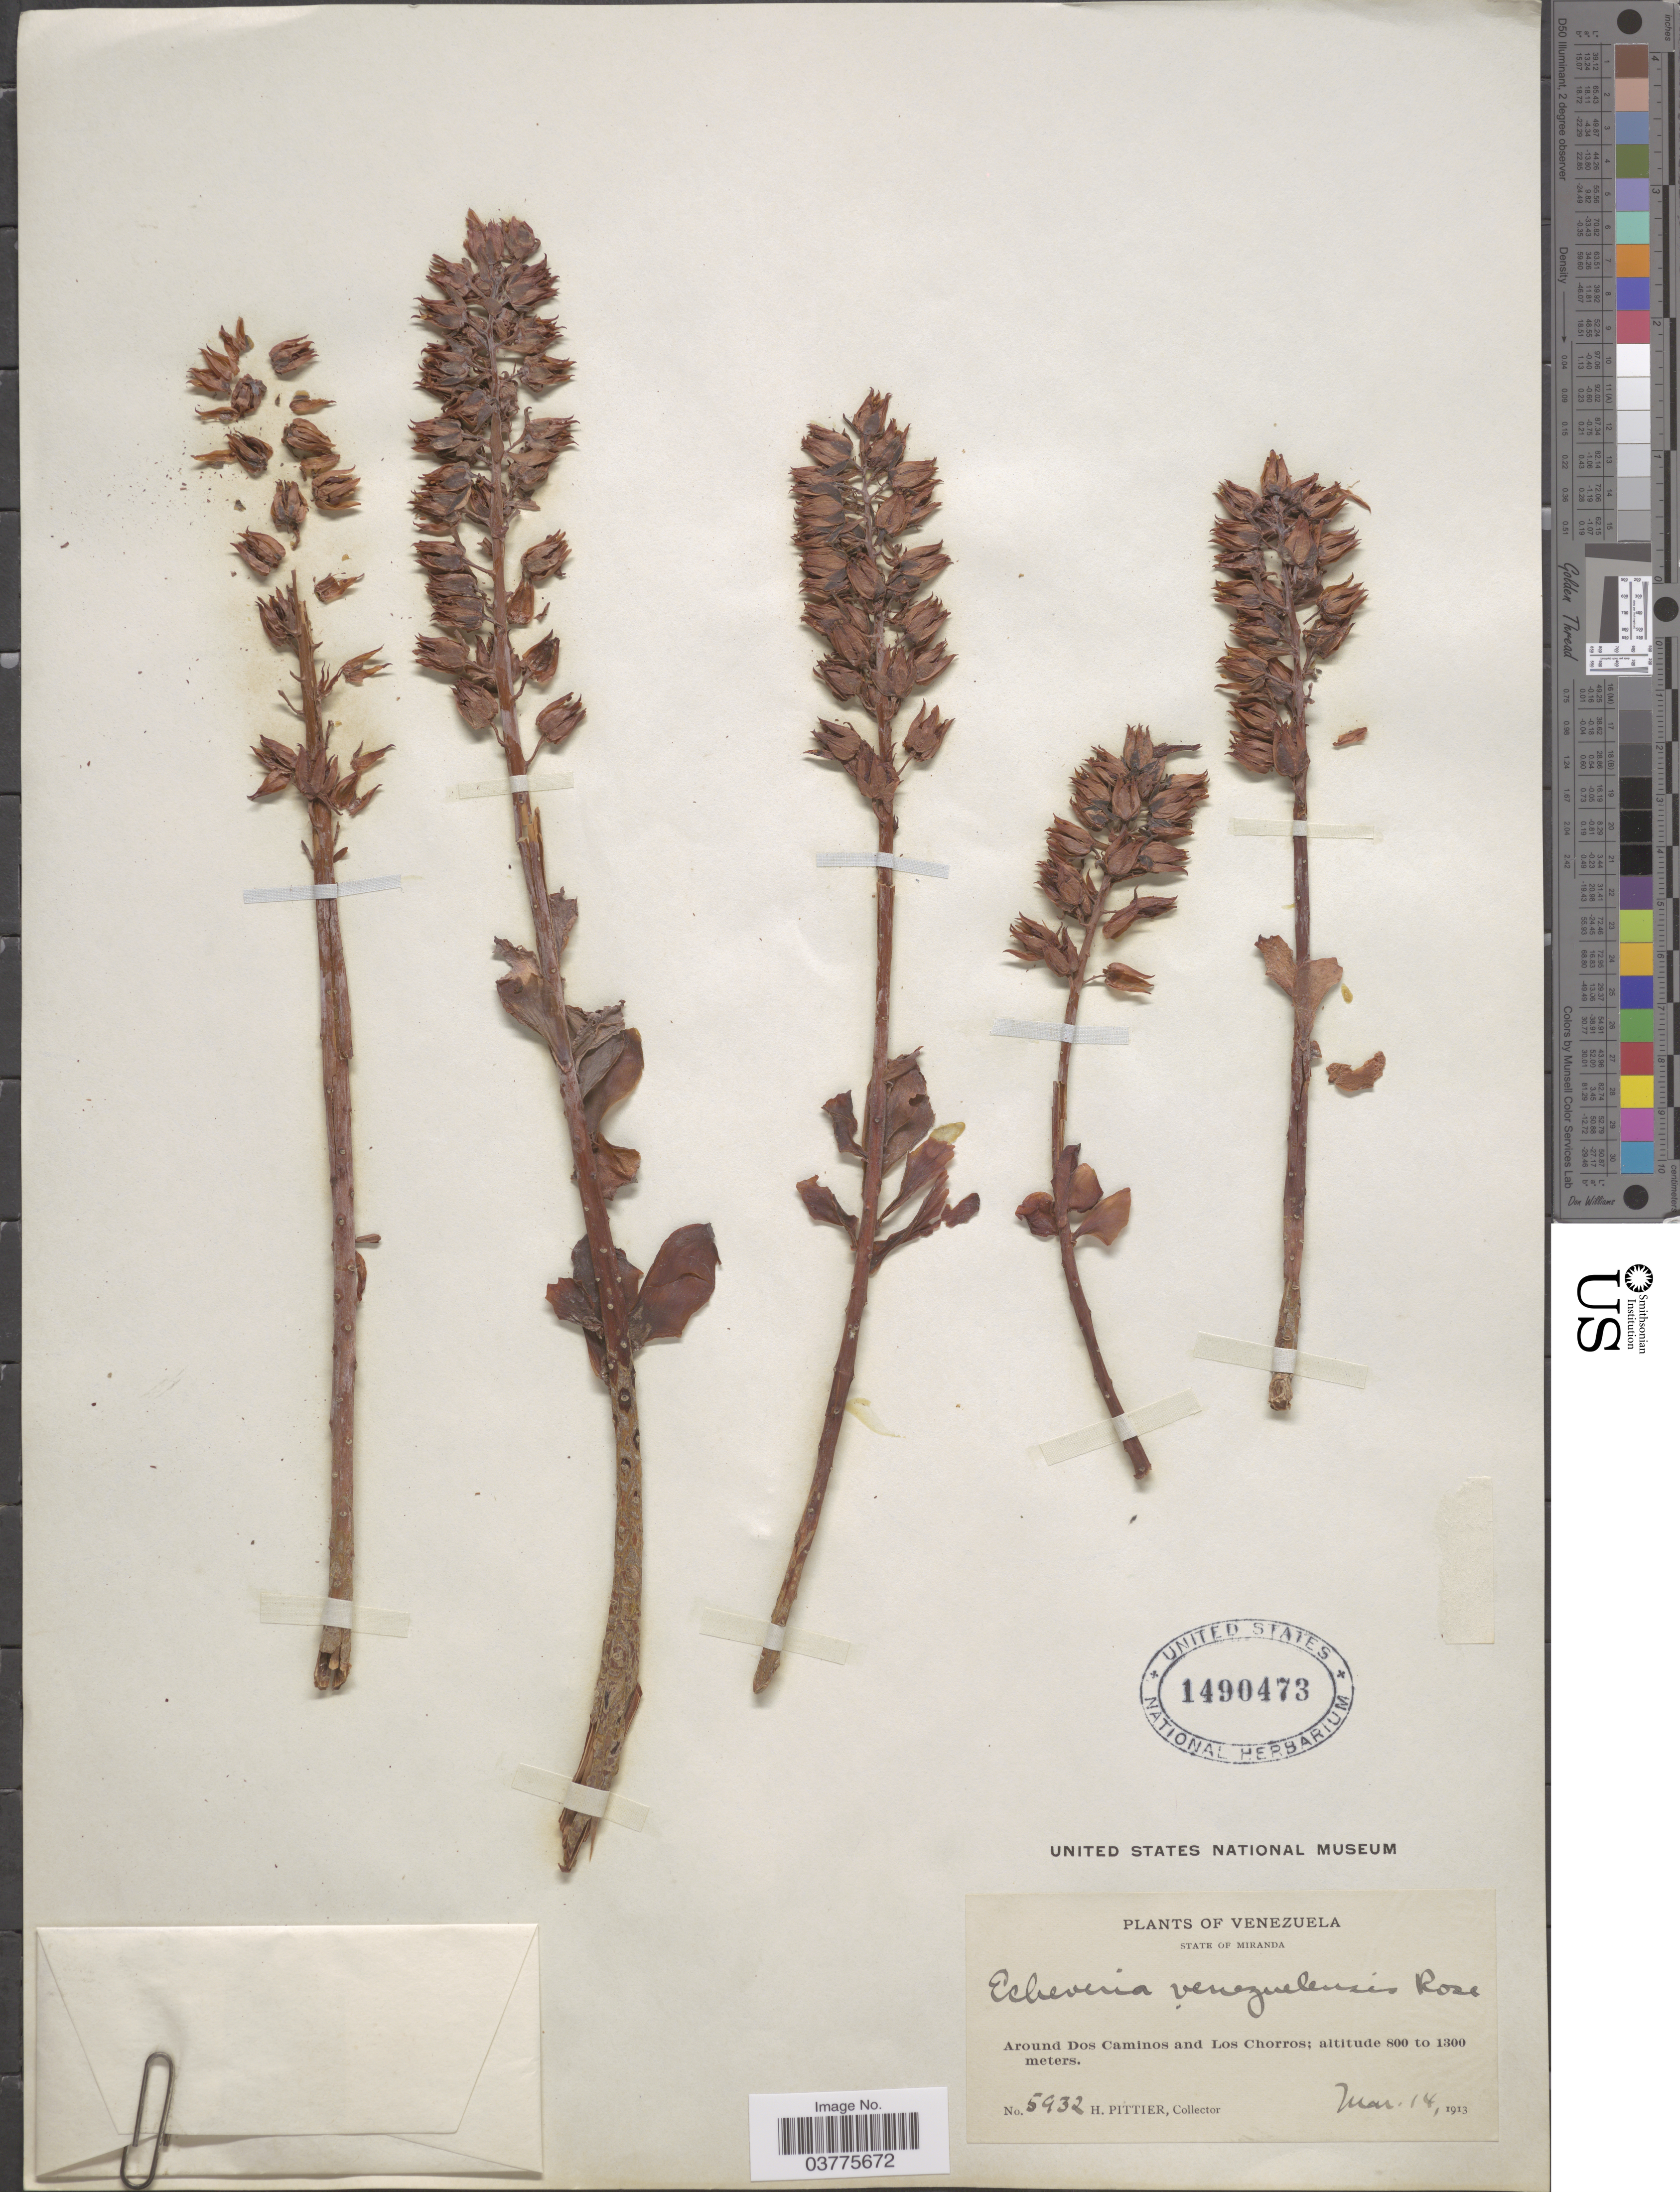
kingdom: Plantae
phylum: Tracheophyta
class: Magnoliopsida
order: Saxifragales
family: Crassulaceae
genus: Echeveria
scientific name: Echeveria venezuelensis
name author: Rose in L.H. Bailey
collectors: H. F. Pittier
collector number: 5932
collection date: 1913-03-14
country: Venezuela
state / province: Miranda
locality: Around Dos Caminos and Los Chorros.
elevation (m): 800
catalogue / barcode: US 1490473